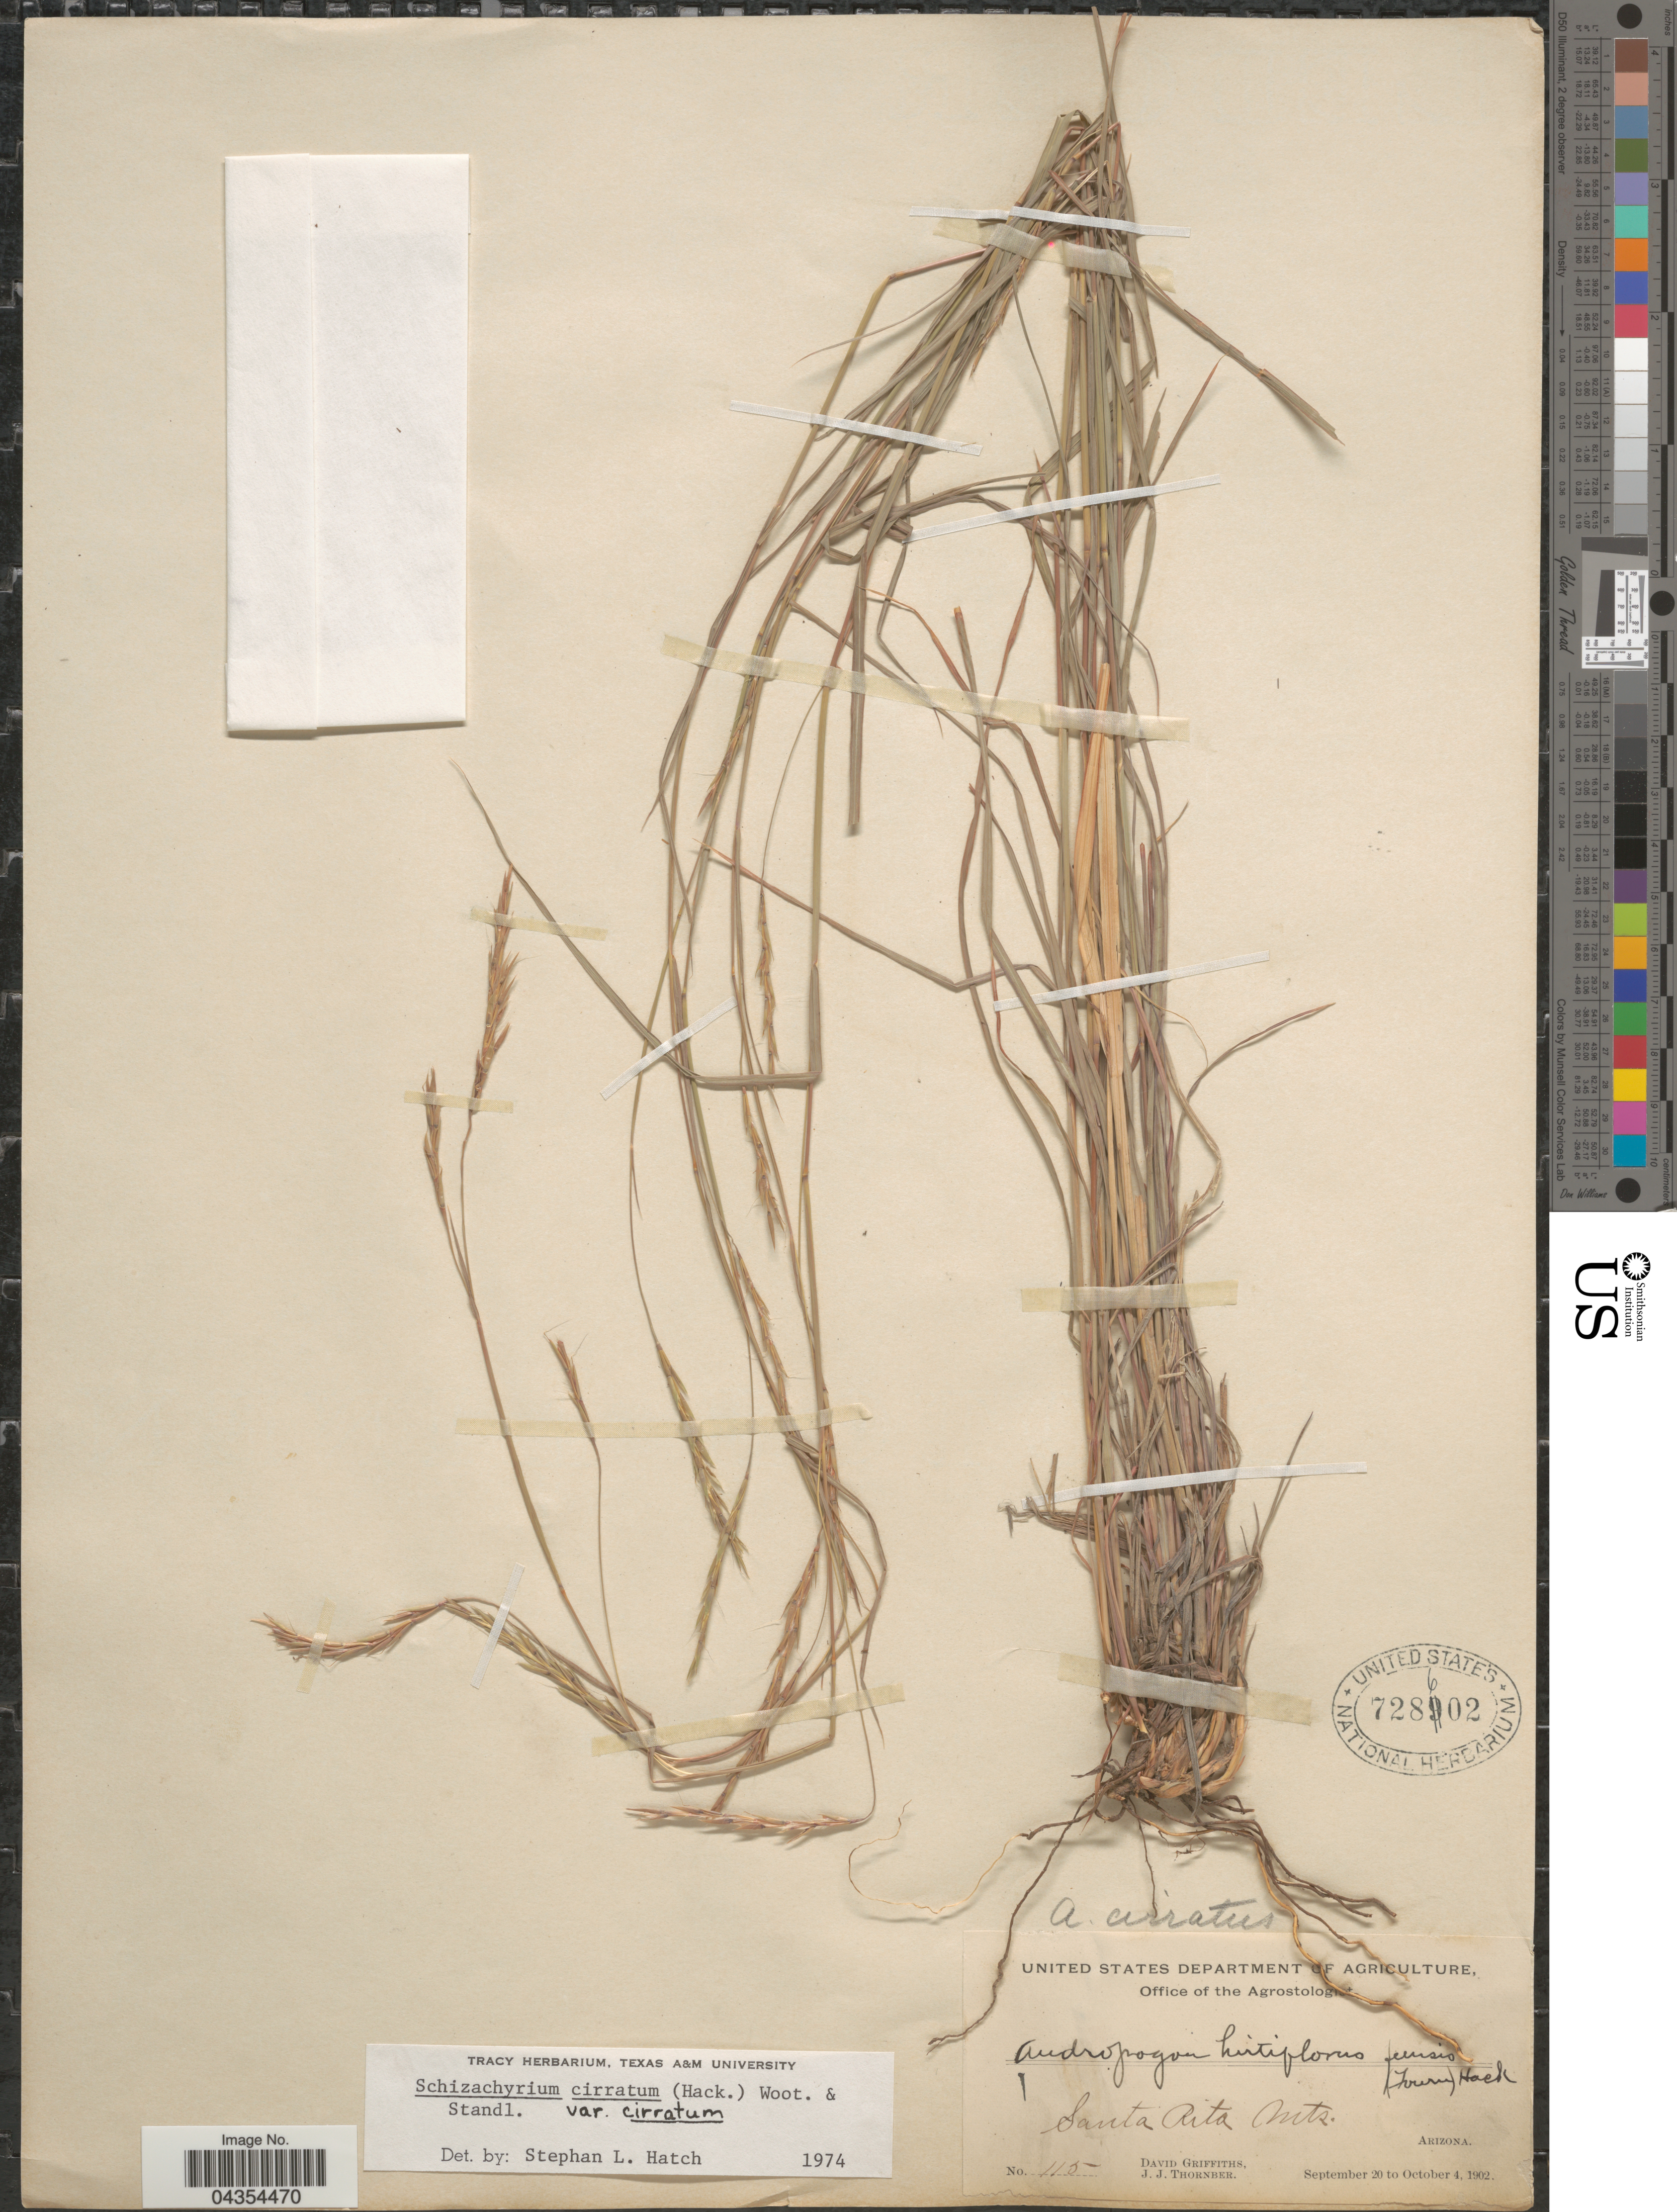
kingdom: Plantae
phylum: Tracheophyta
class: Liliopsida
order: Poales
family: Poaceae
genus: Schizachyrium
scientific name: Schizachyrium cirratum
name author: (Hack.) Wooton & Standl.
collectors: D. Griffiths & J. Thornber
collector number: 115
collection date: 1902-09-20/1902-10-04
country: United States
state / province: Arizona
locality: Santa Rita Mts.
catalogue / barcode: US 728602